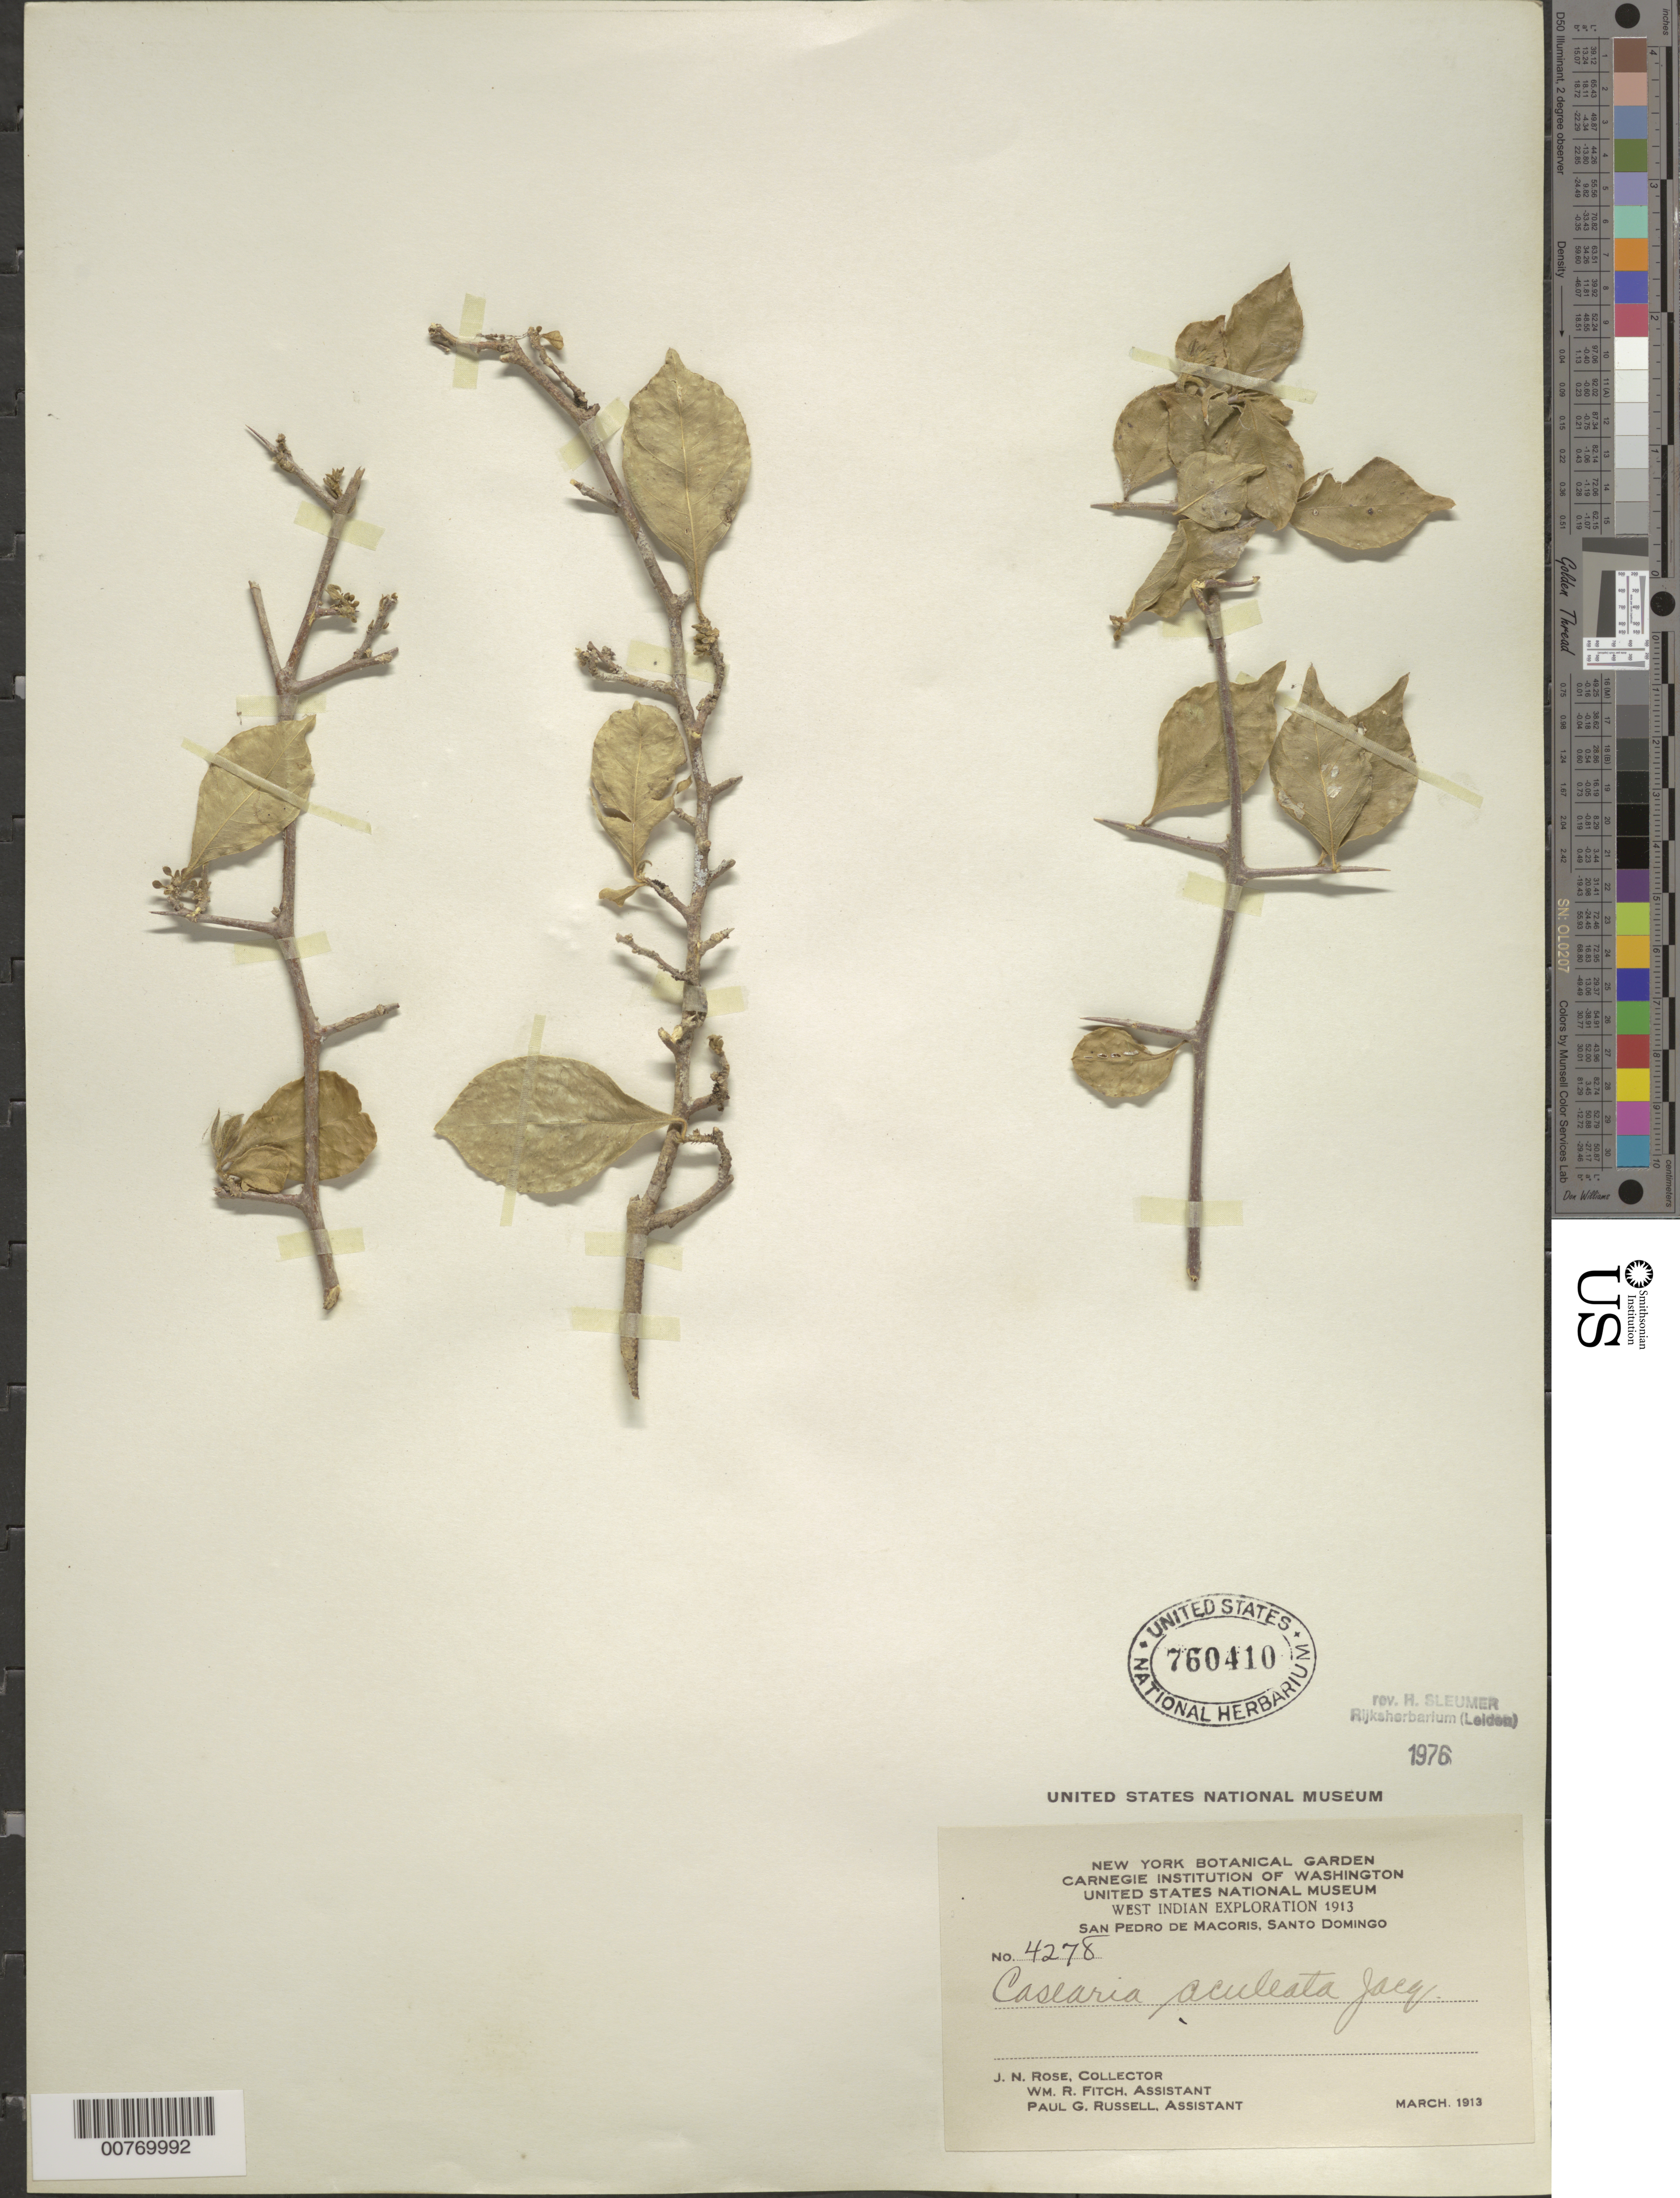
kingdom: Plantae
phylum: Tracheophyta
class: Magnoliopsida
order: Malpighiales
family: Salicaceae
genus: Casearia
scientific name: Casearia aculeata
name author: Jacq.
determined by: Sleumer, H. O.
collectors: J. N. Rose, W. R. Fitch & P. G. Russell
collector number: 4278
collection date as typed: Mar 1913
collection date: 1913-03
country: Dominican Republic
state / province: San Pedro de Macoris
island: Hispaniola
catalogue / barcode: US 760410